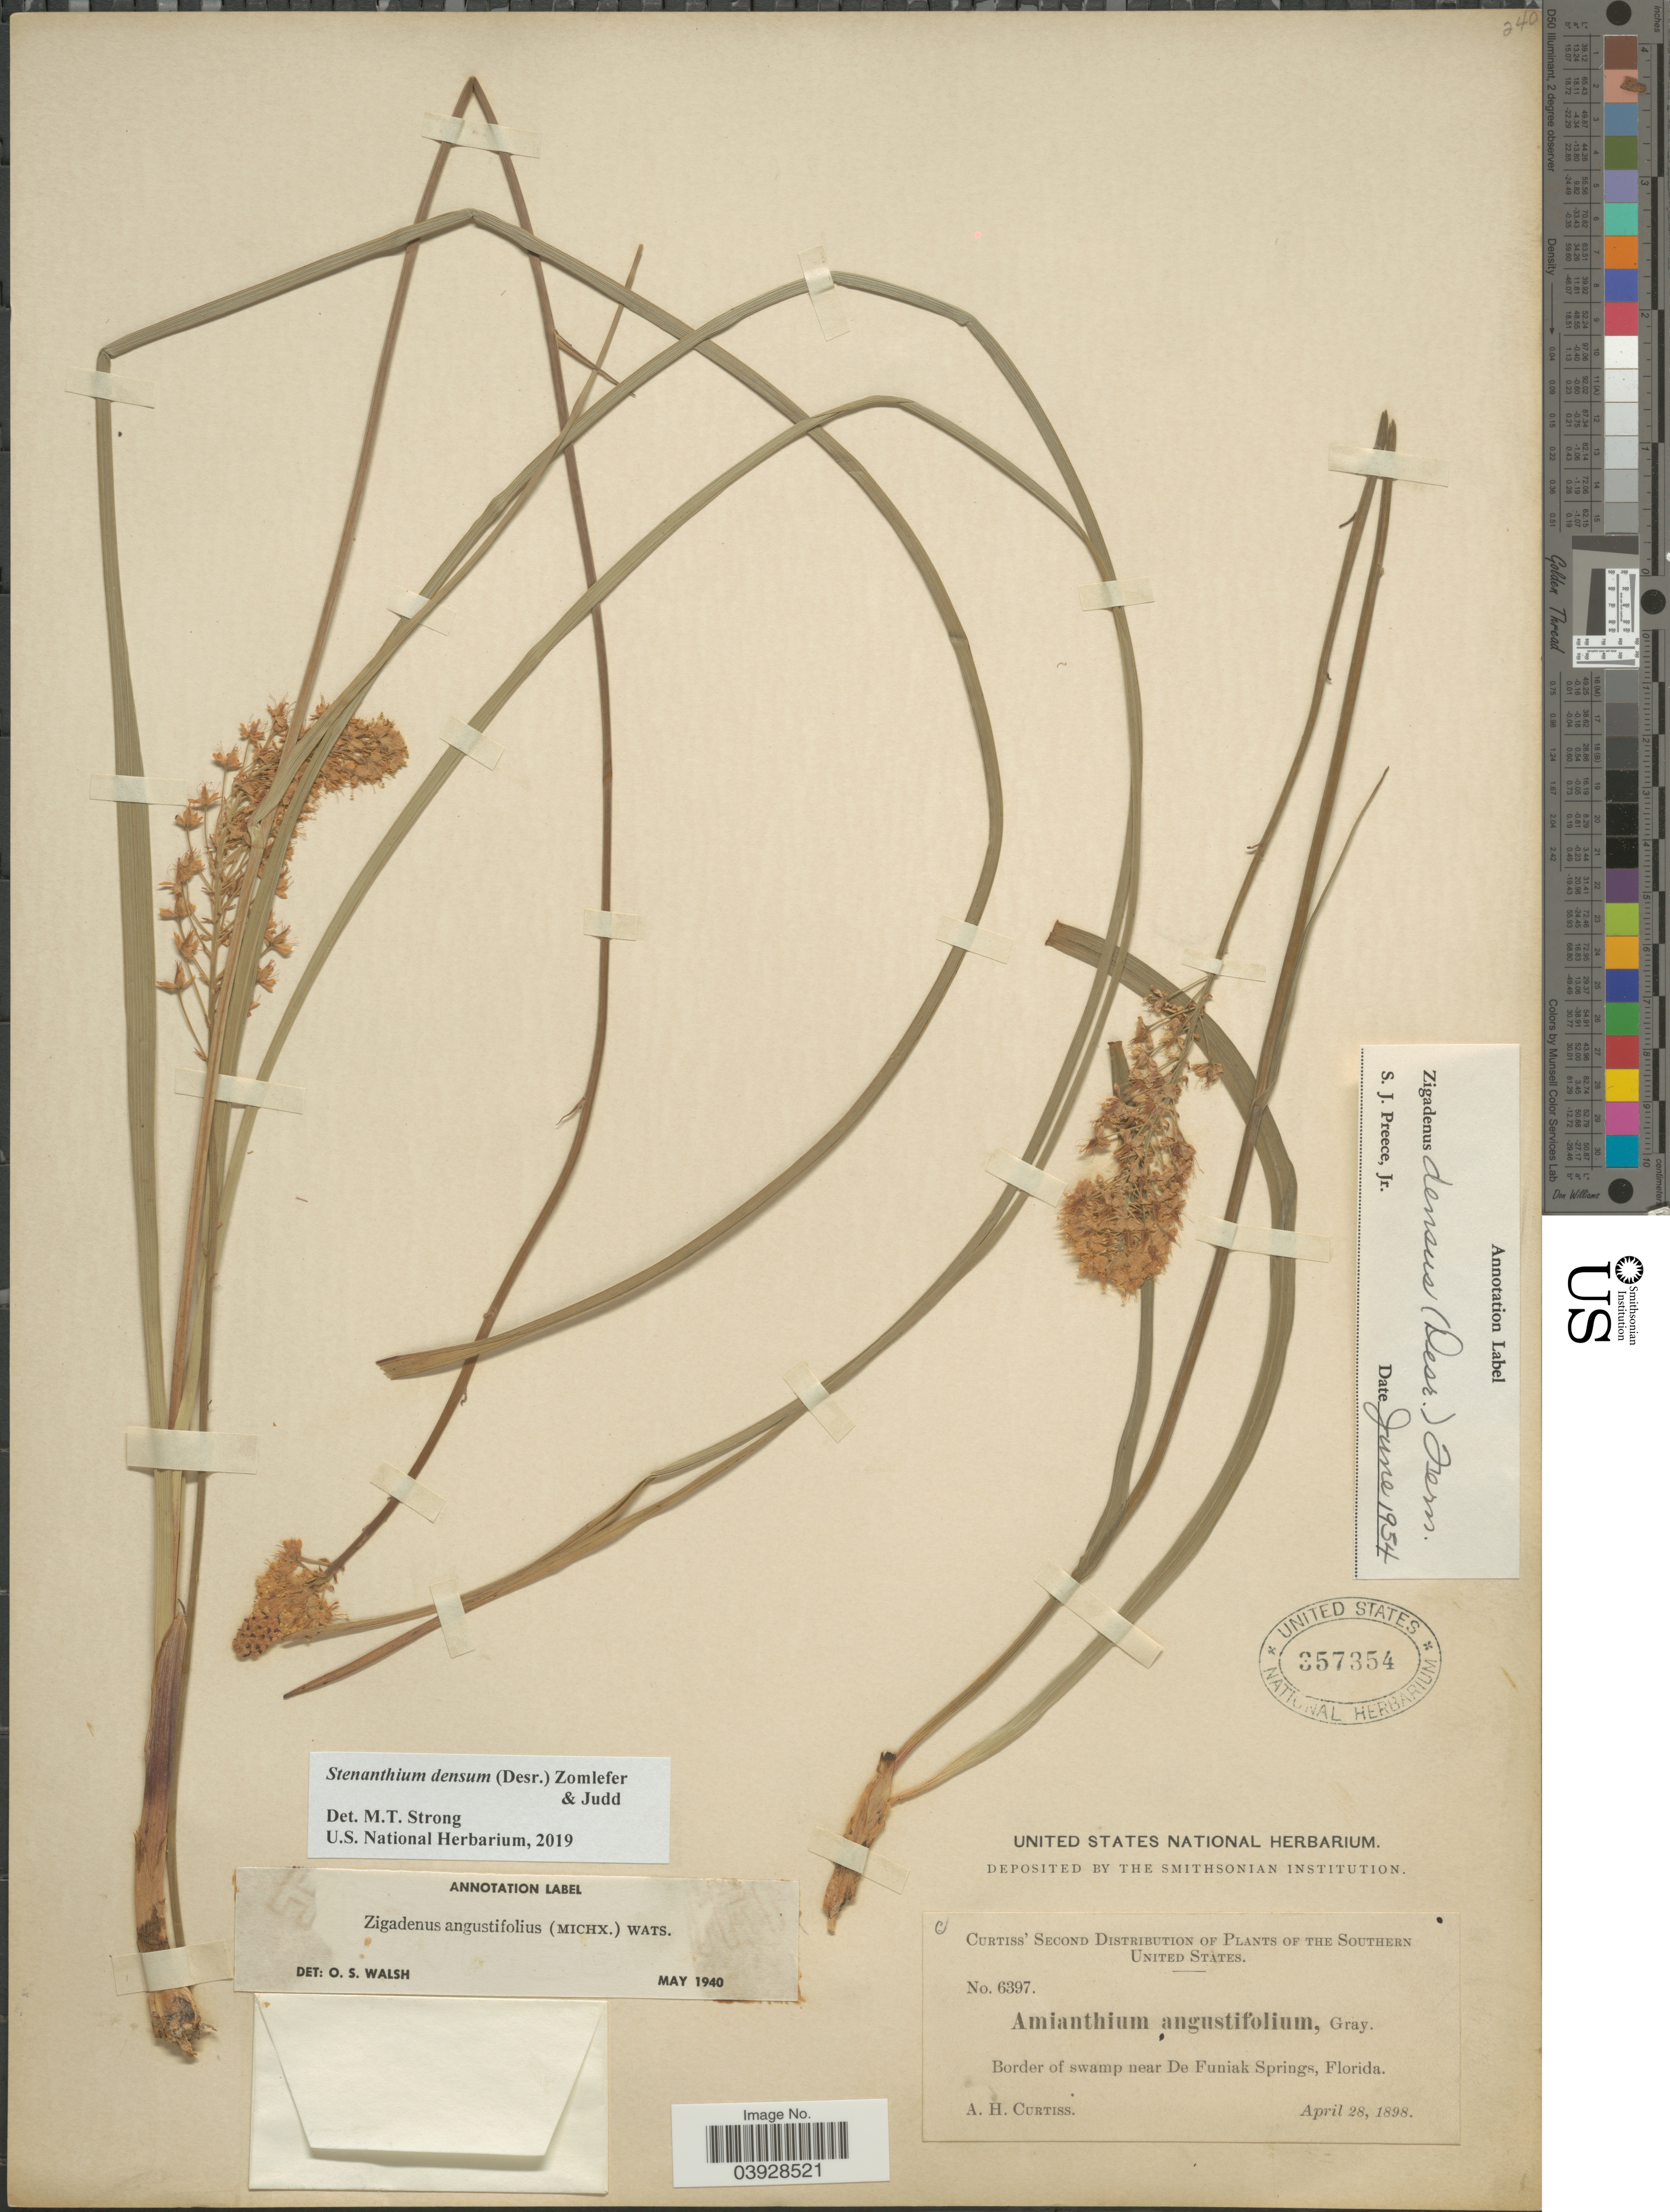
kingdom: Plantae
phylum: Tracheophyta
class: Liliopsida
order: Liliales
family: Melanthiaceae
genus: Stenanthium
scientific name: Stenanthium densum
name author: (Desr.) Zomlefer & Judd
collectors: A. H. Curtiss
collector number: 6397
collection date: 1898-04-28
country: United States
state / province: Florida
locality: The Southern United States. Border of swamp near De Funiak Springs.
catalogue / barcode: US 357354